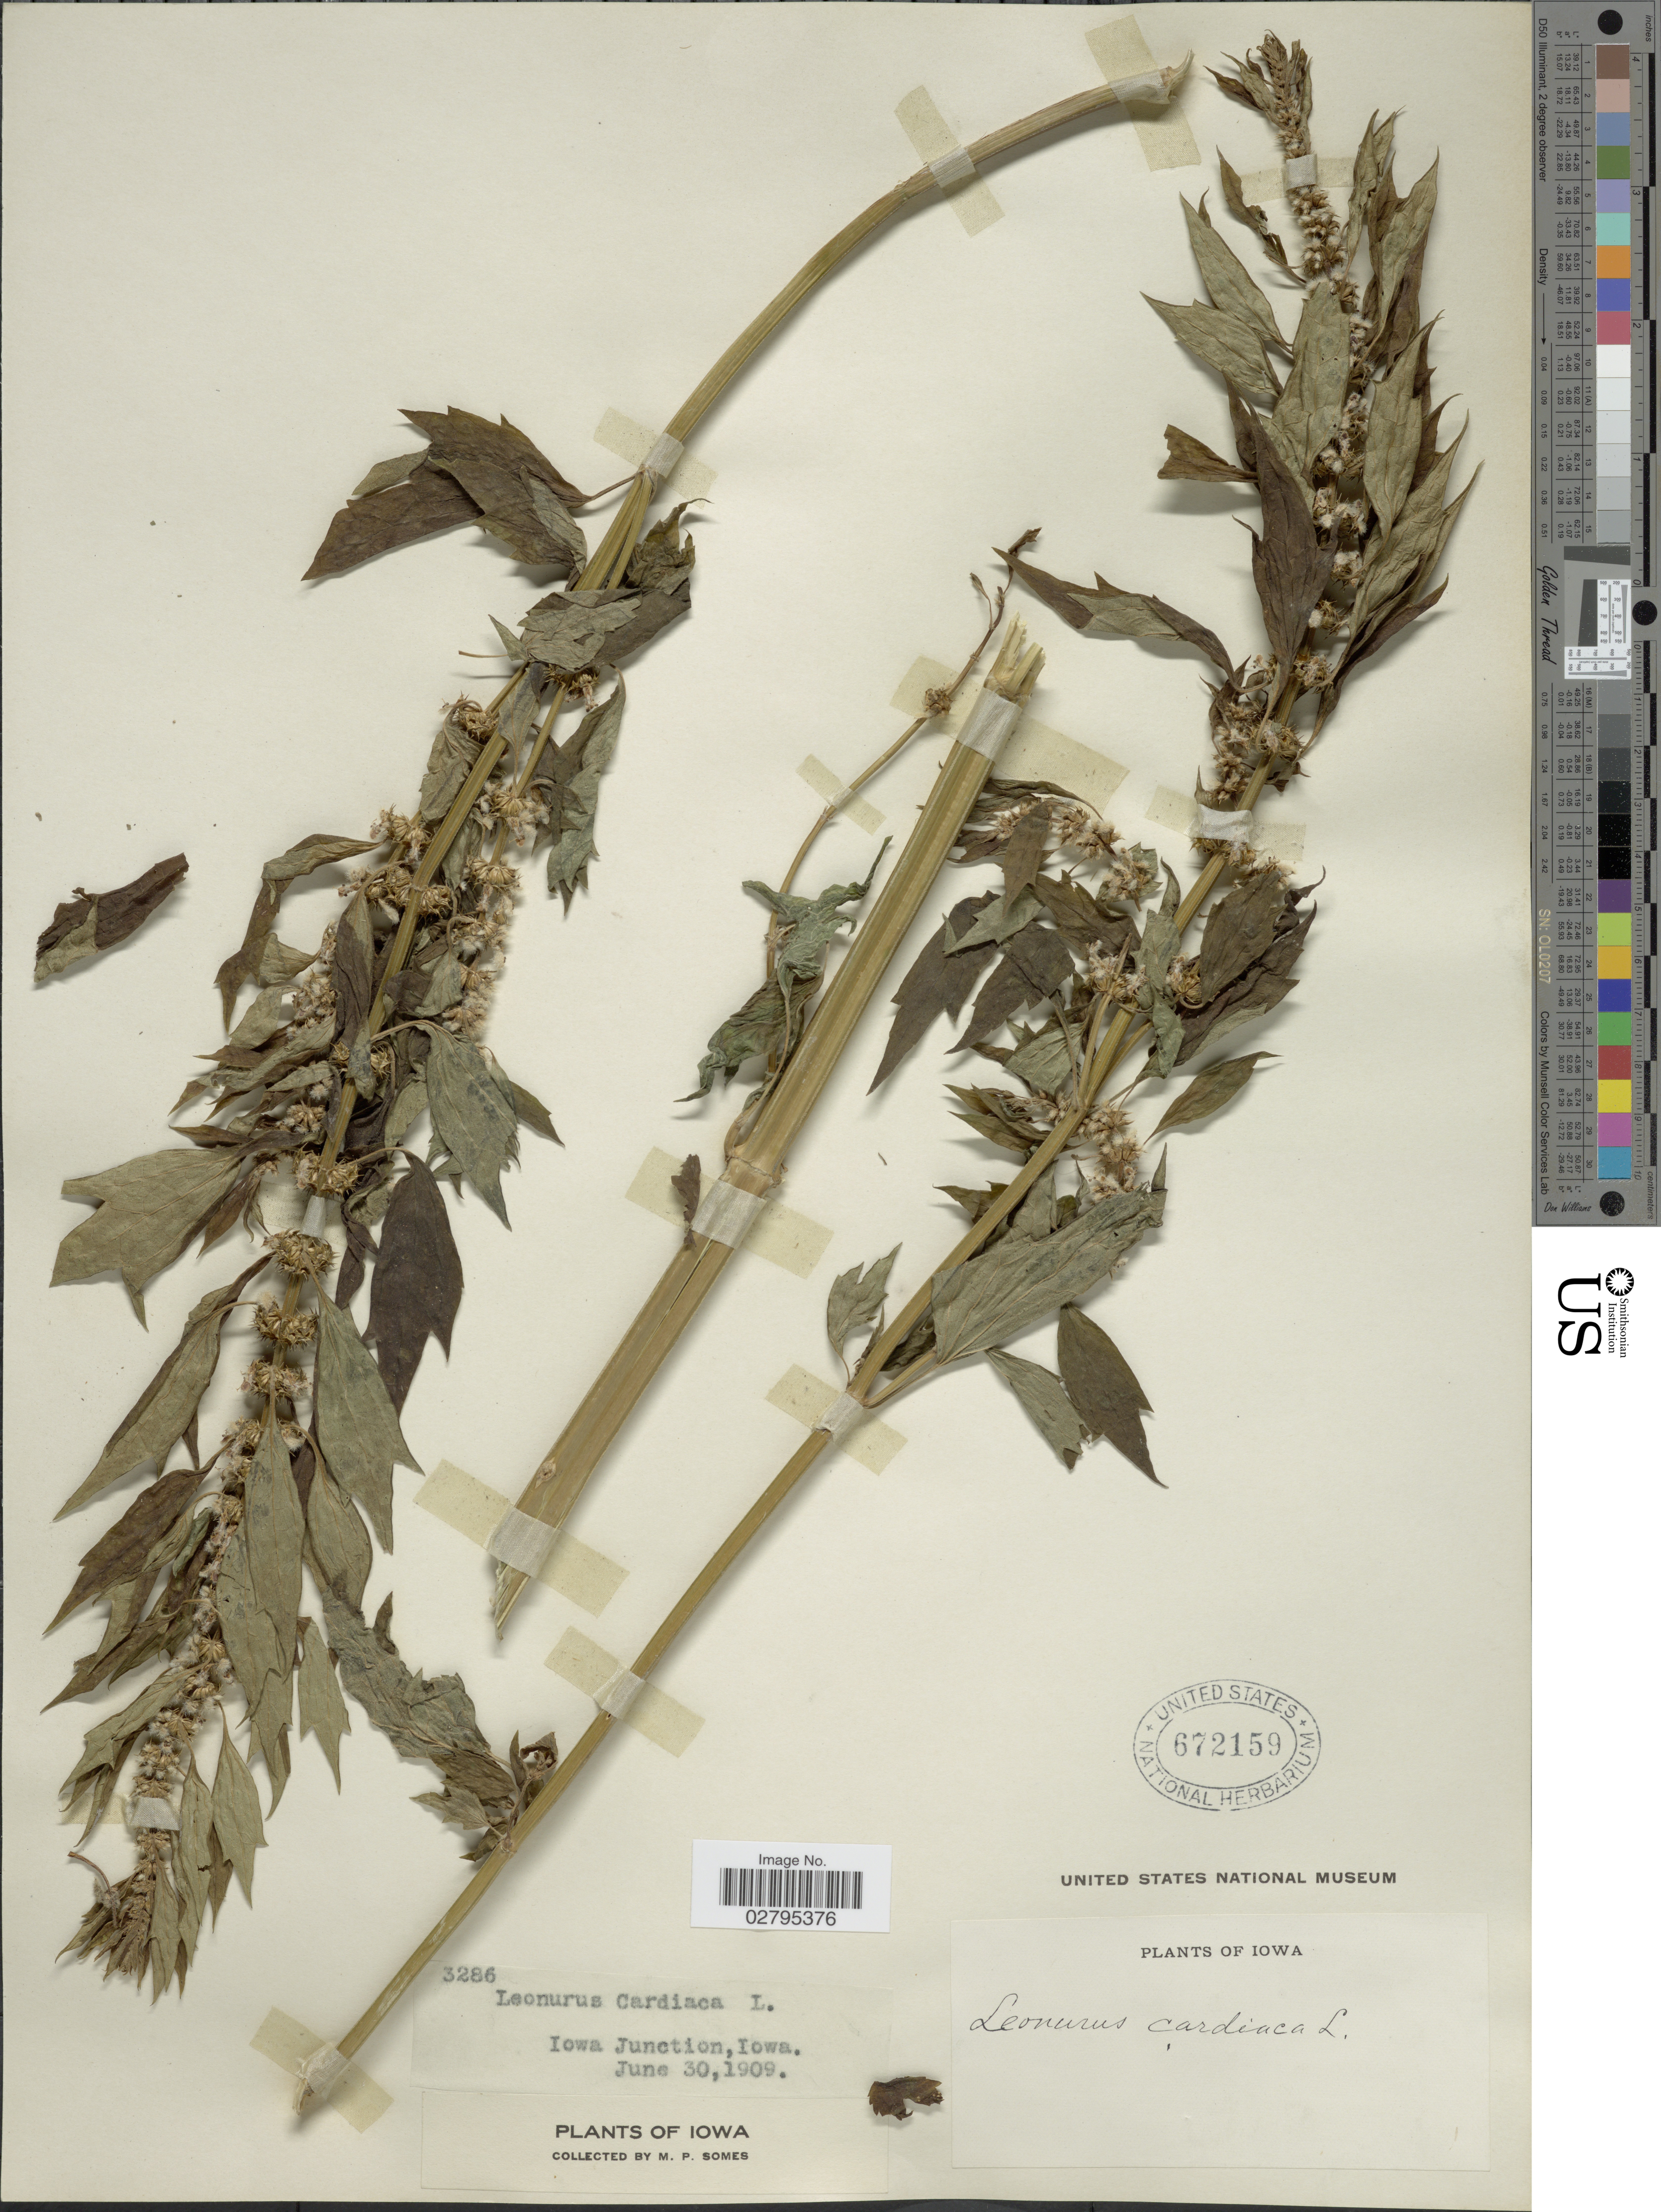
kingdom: Plantae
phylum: Tracheophyta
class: Magnoliopsida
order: Lamiales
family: Lamiaceae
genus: Leonurus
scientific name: Leonurus cardiaca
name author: L.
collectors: M. Somes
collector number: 3286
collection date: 1909-06-30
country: United States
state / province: Iowa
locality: Iowa Junction.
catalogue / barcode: US 672159